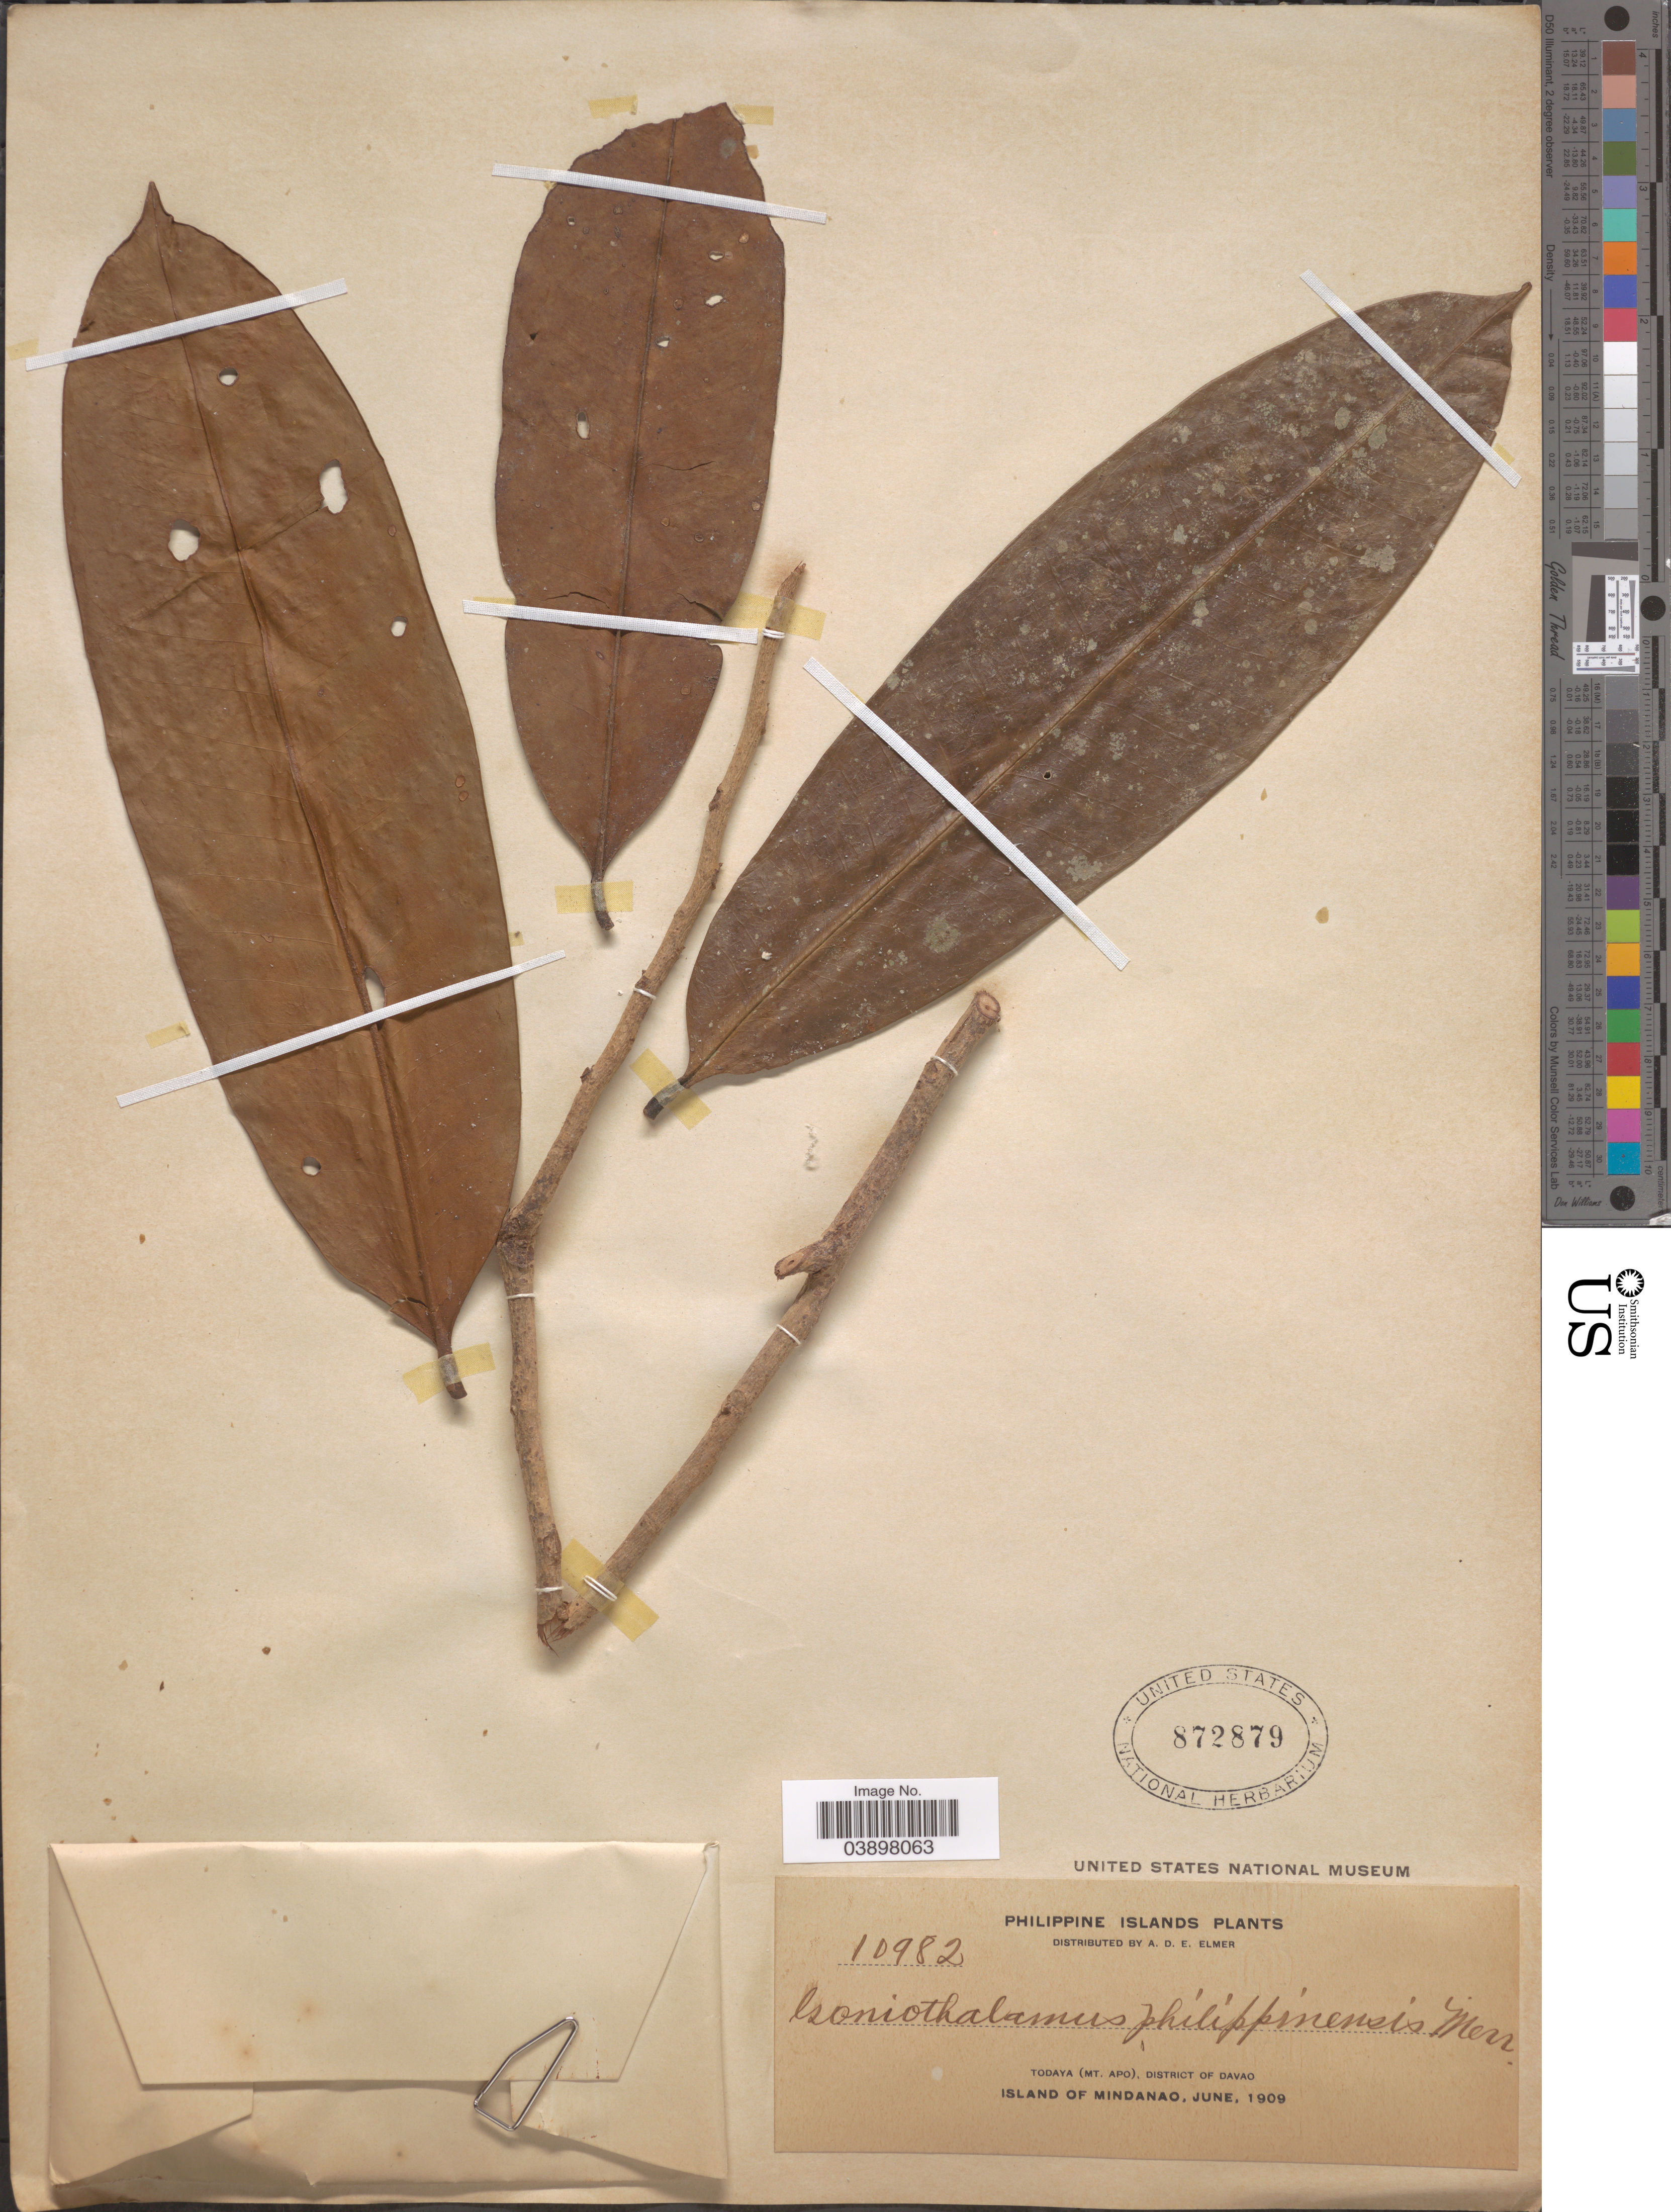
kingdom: Plantae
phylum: Tracheophyta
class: Magnoliopsida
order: Magnoliales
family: Annonaceae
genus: Goniothalamus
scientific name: Goniothalamus philippinensis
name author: Merr.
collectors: A. D. E. Elmer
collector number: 10982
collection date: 1909-06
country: Philippines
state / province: Davao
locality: Todaya (Mt. Apo), District of Davao. Island of Mindanao.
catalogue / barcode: US 872879